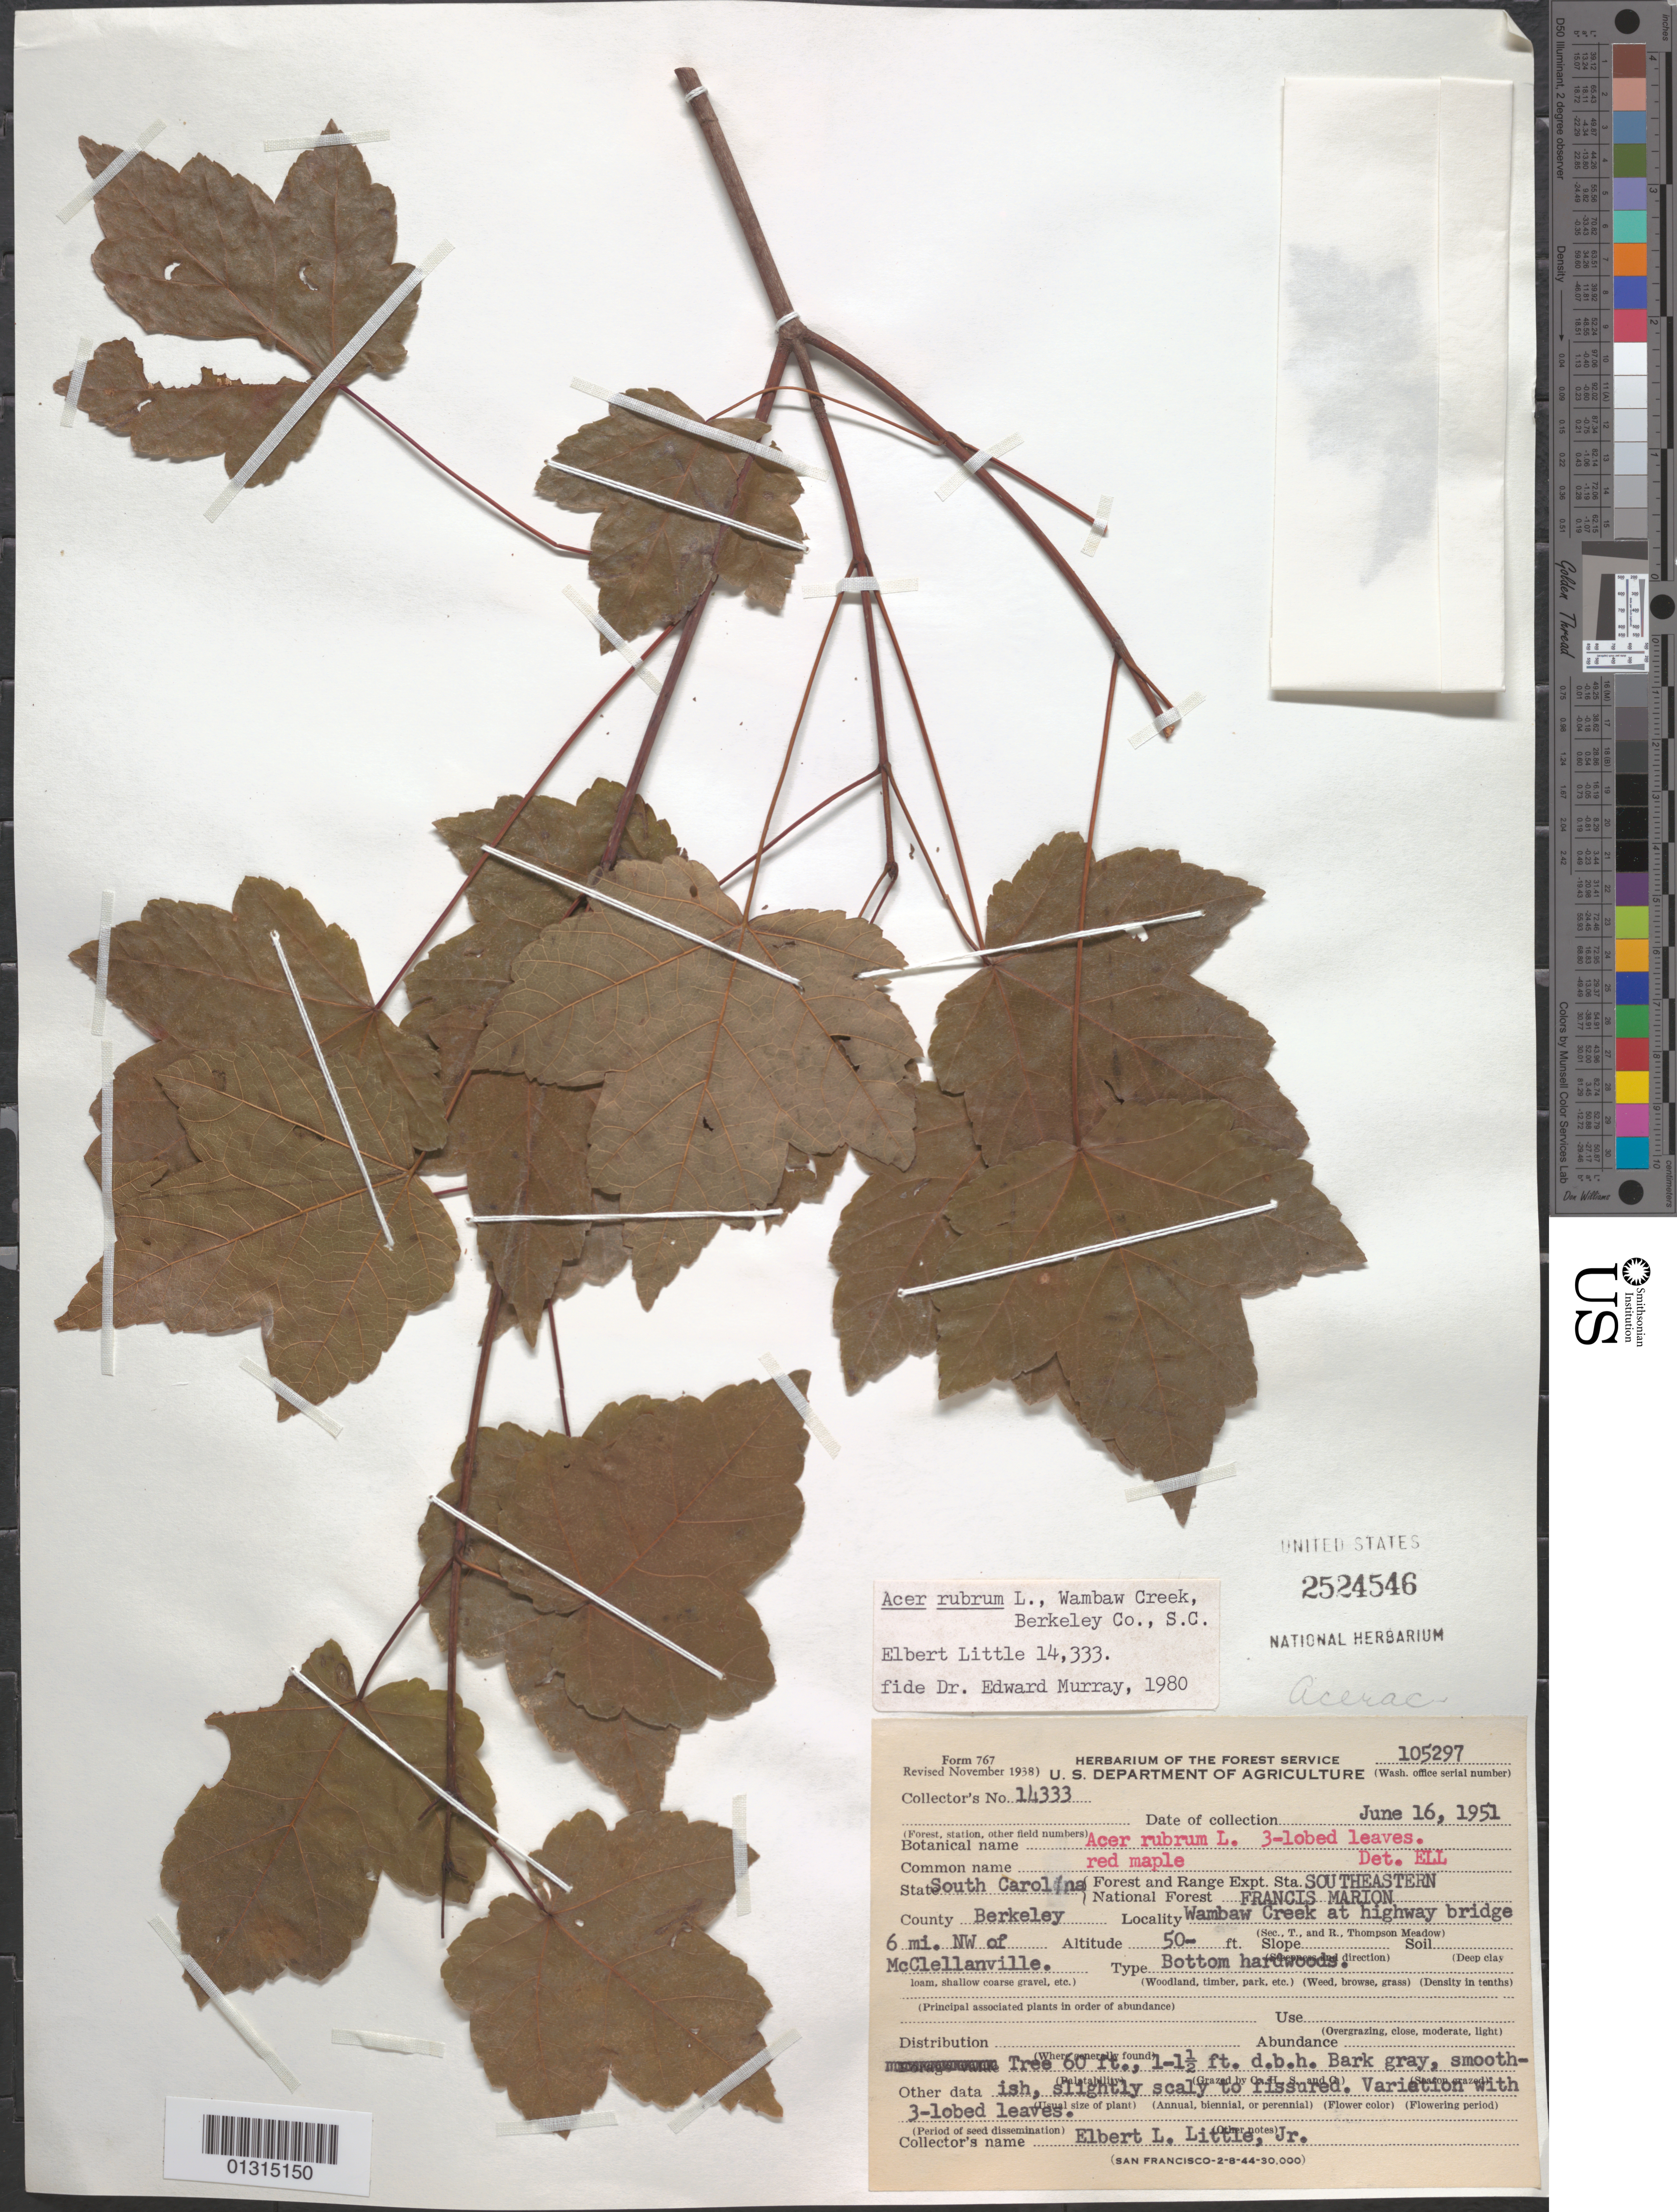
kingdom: Plantae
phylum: Tracheophyta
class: Magnoliopsida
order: Sapindales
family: Sapindaceae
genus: Acer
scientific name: Acer rubrum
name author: L.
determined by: Murray, Edward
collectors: E. L. Little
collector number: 105297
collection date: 1951-06-16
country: United States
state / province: South Carolina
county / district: Berkeley County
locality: Berkeley County, Francis Marion National Forest, Wambaw Creek at highway bridge 6 miles NW of McClellanville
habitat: Bottom hardoods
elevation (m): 15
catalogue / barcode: US 2524546